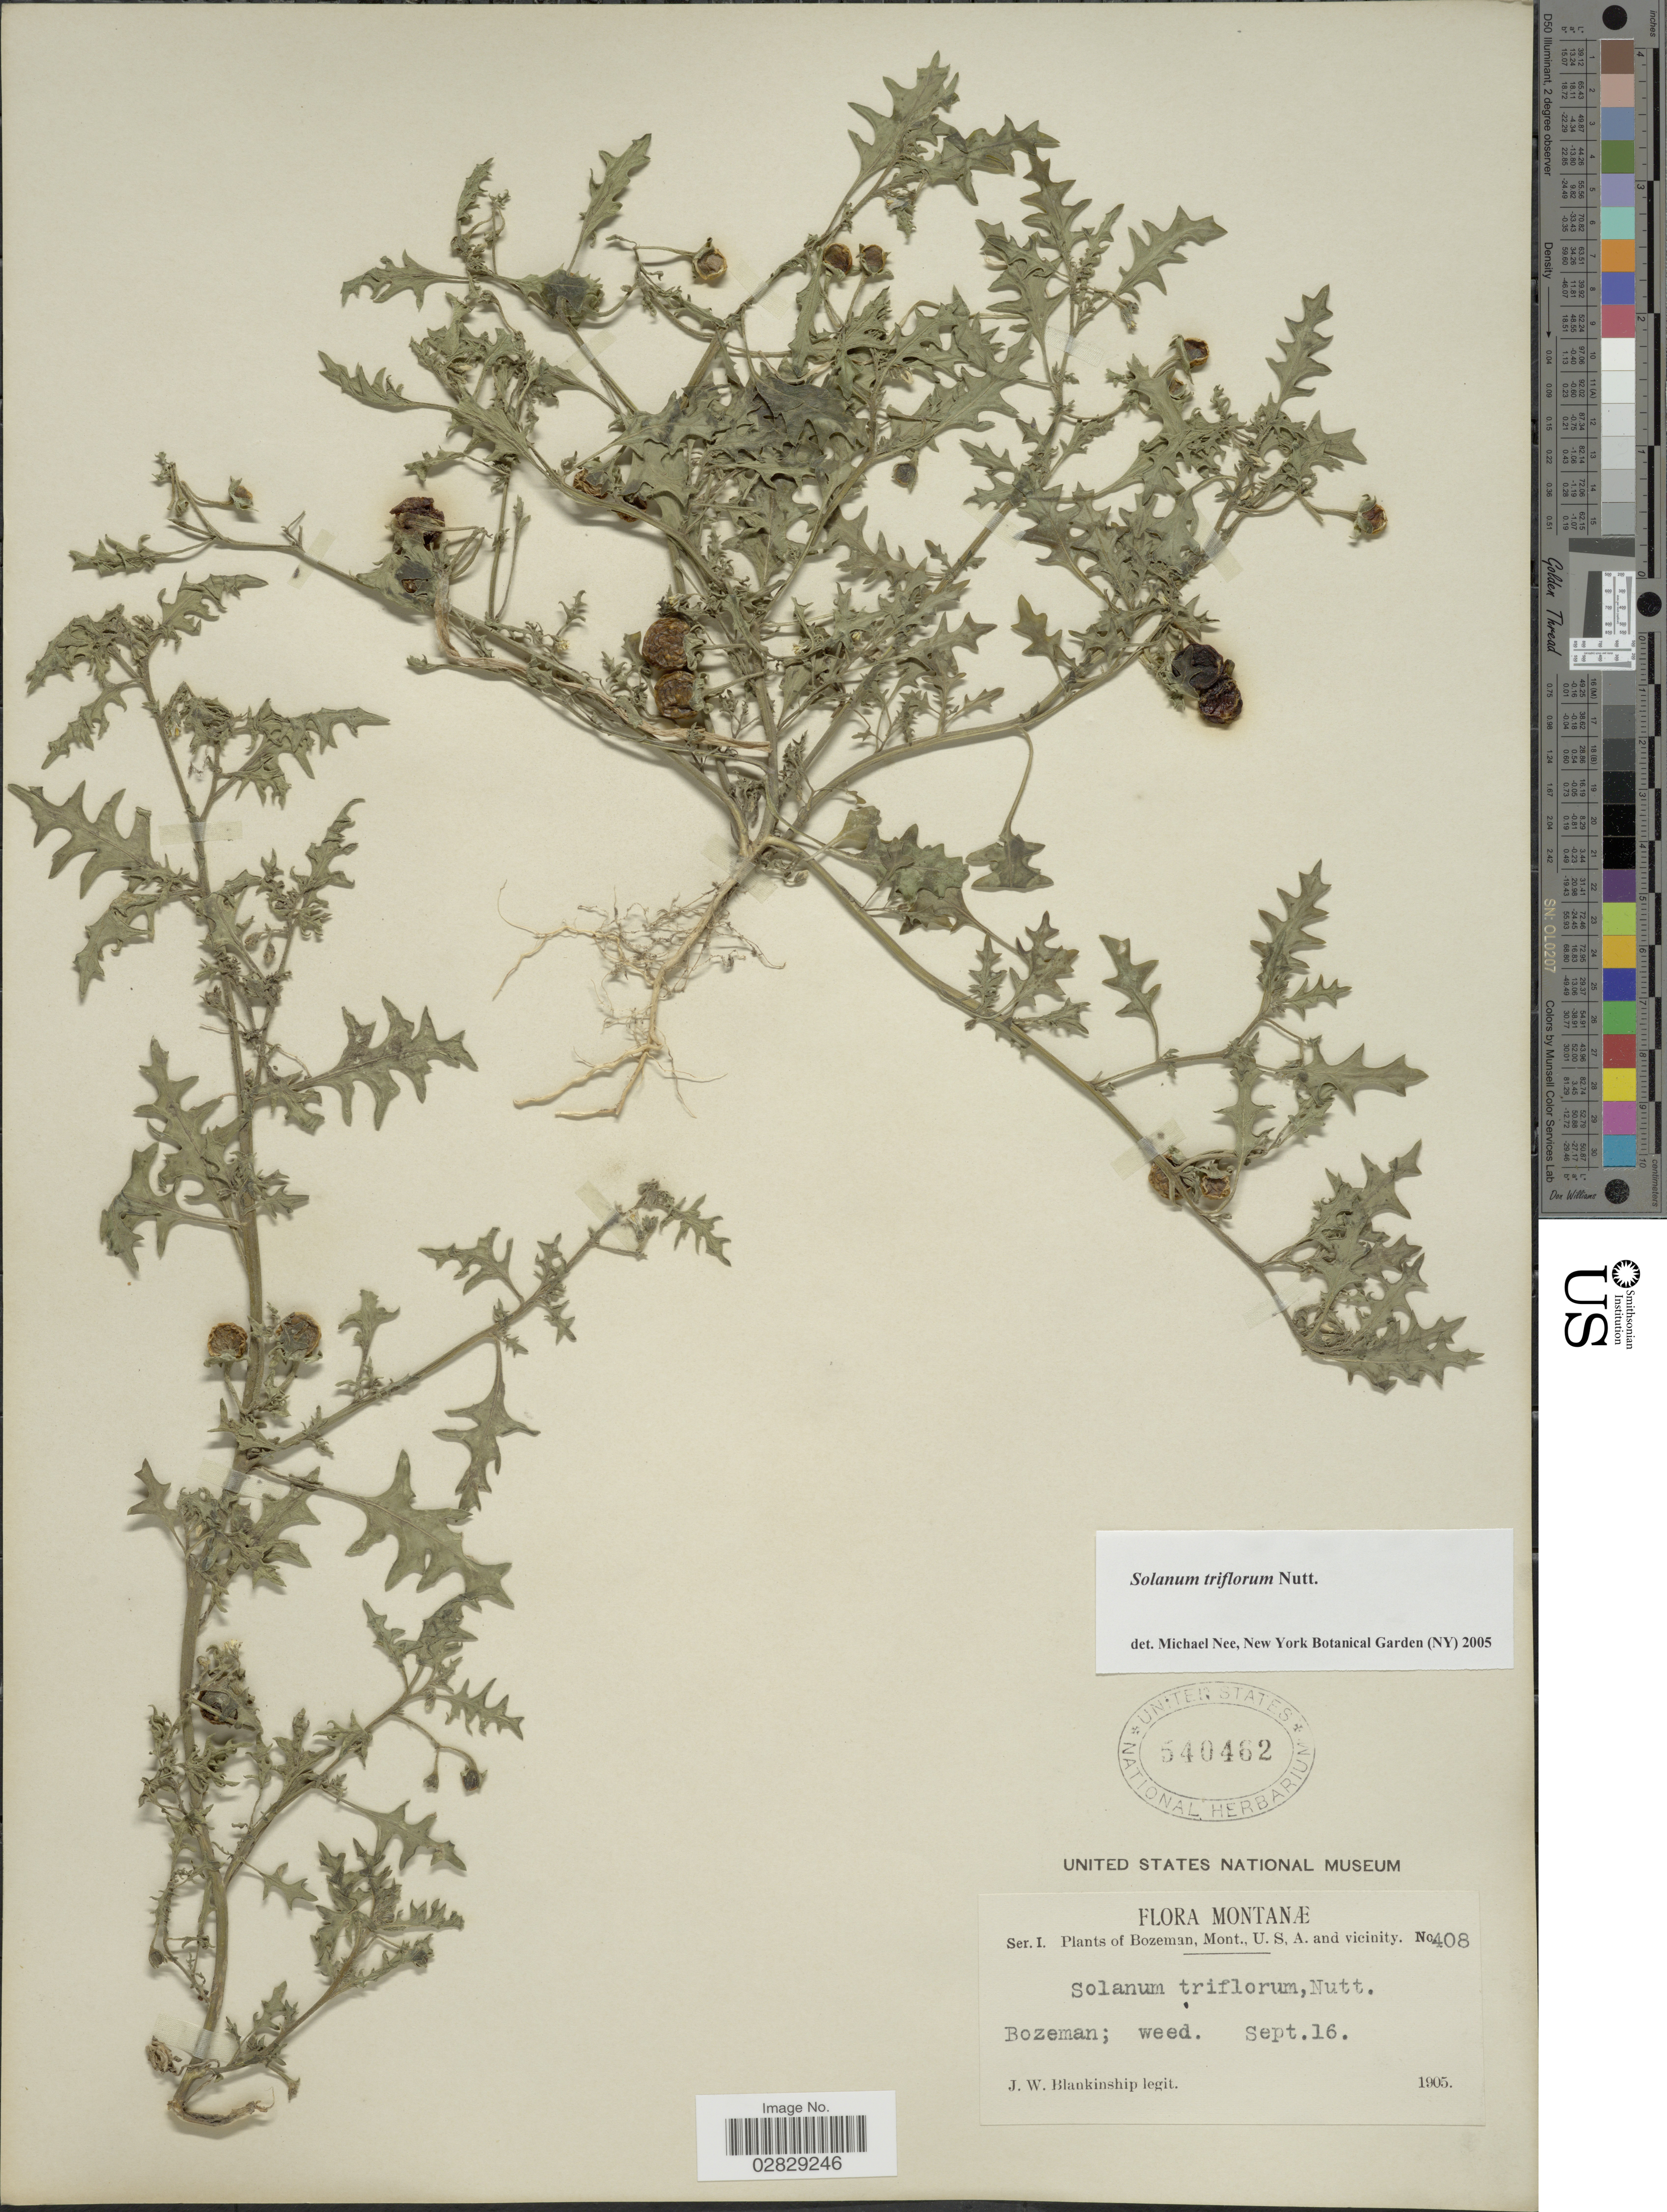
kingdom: Plantae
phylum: Tracheophyta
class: Magnoliopsida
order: Solanales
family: Solanaceae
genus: Solanum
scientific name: Solanum triflorum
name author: Nutt.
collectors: J. W. Blankinship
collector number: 408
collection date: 1905-09-16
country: United States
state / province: Montana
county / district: Gallatin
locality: Bozeman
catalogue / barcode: US 540462